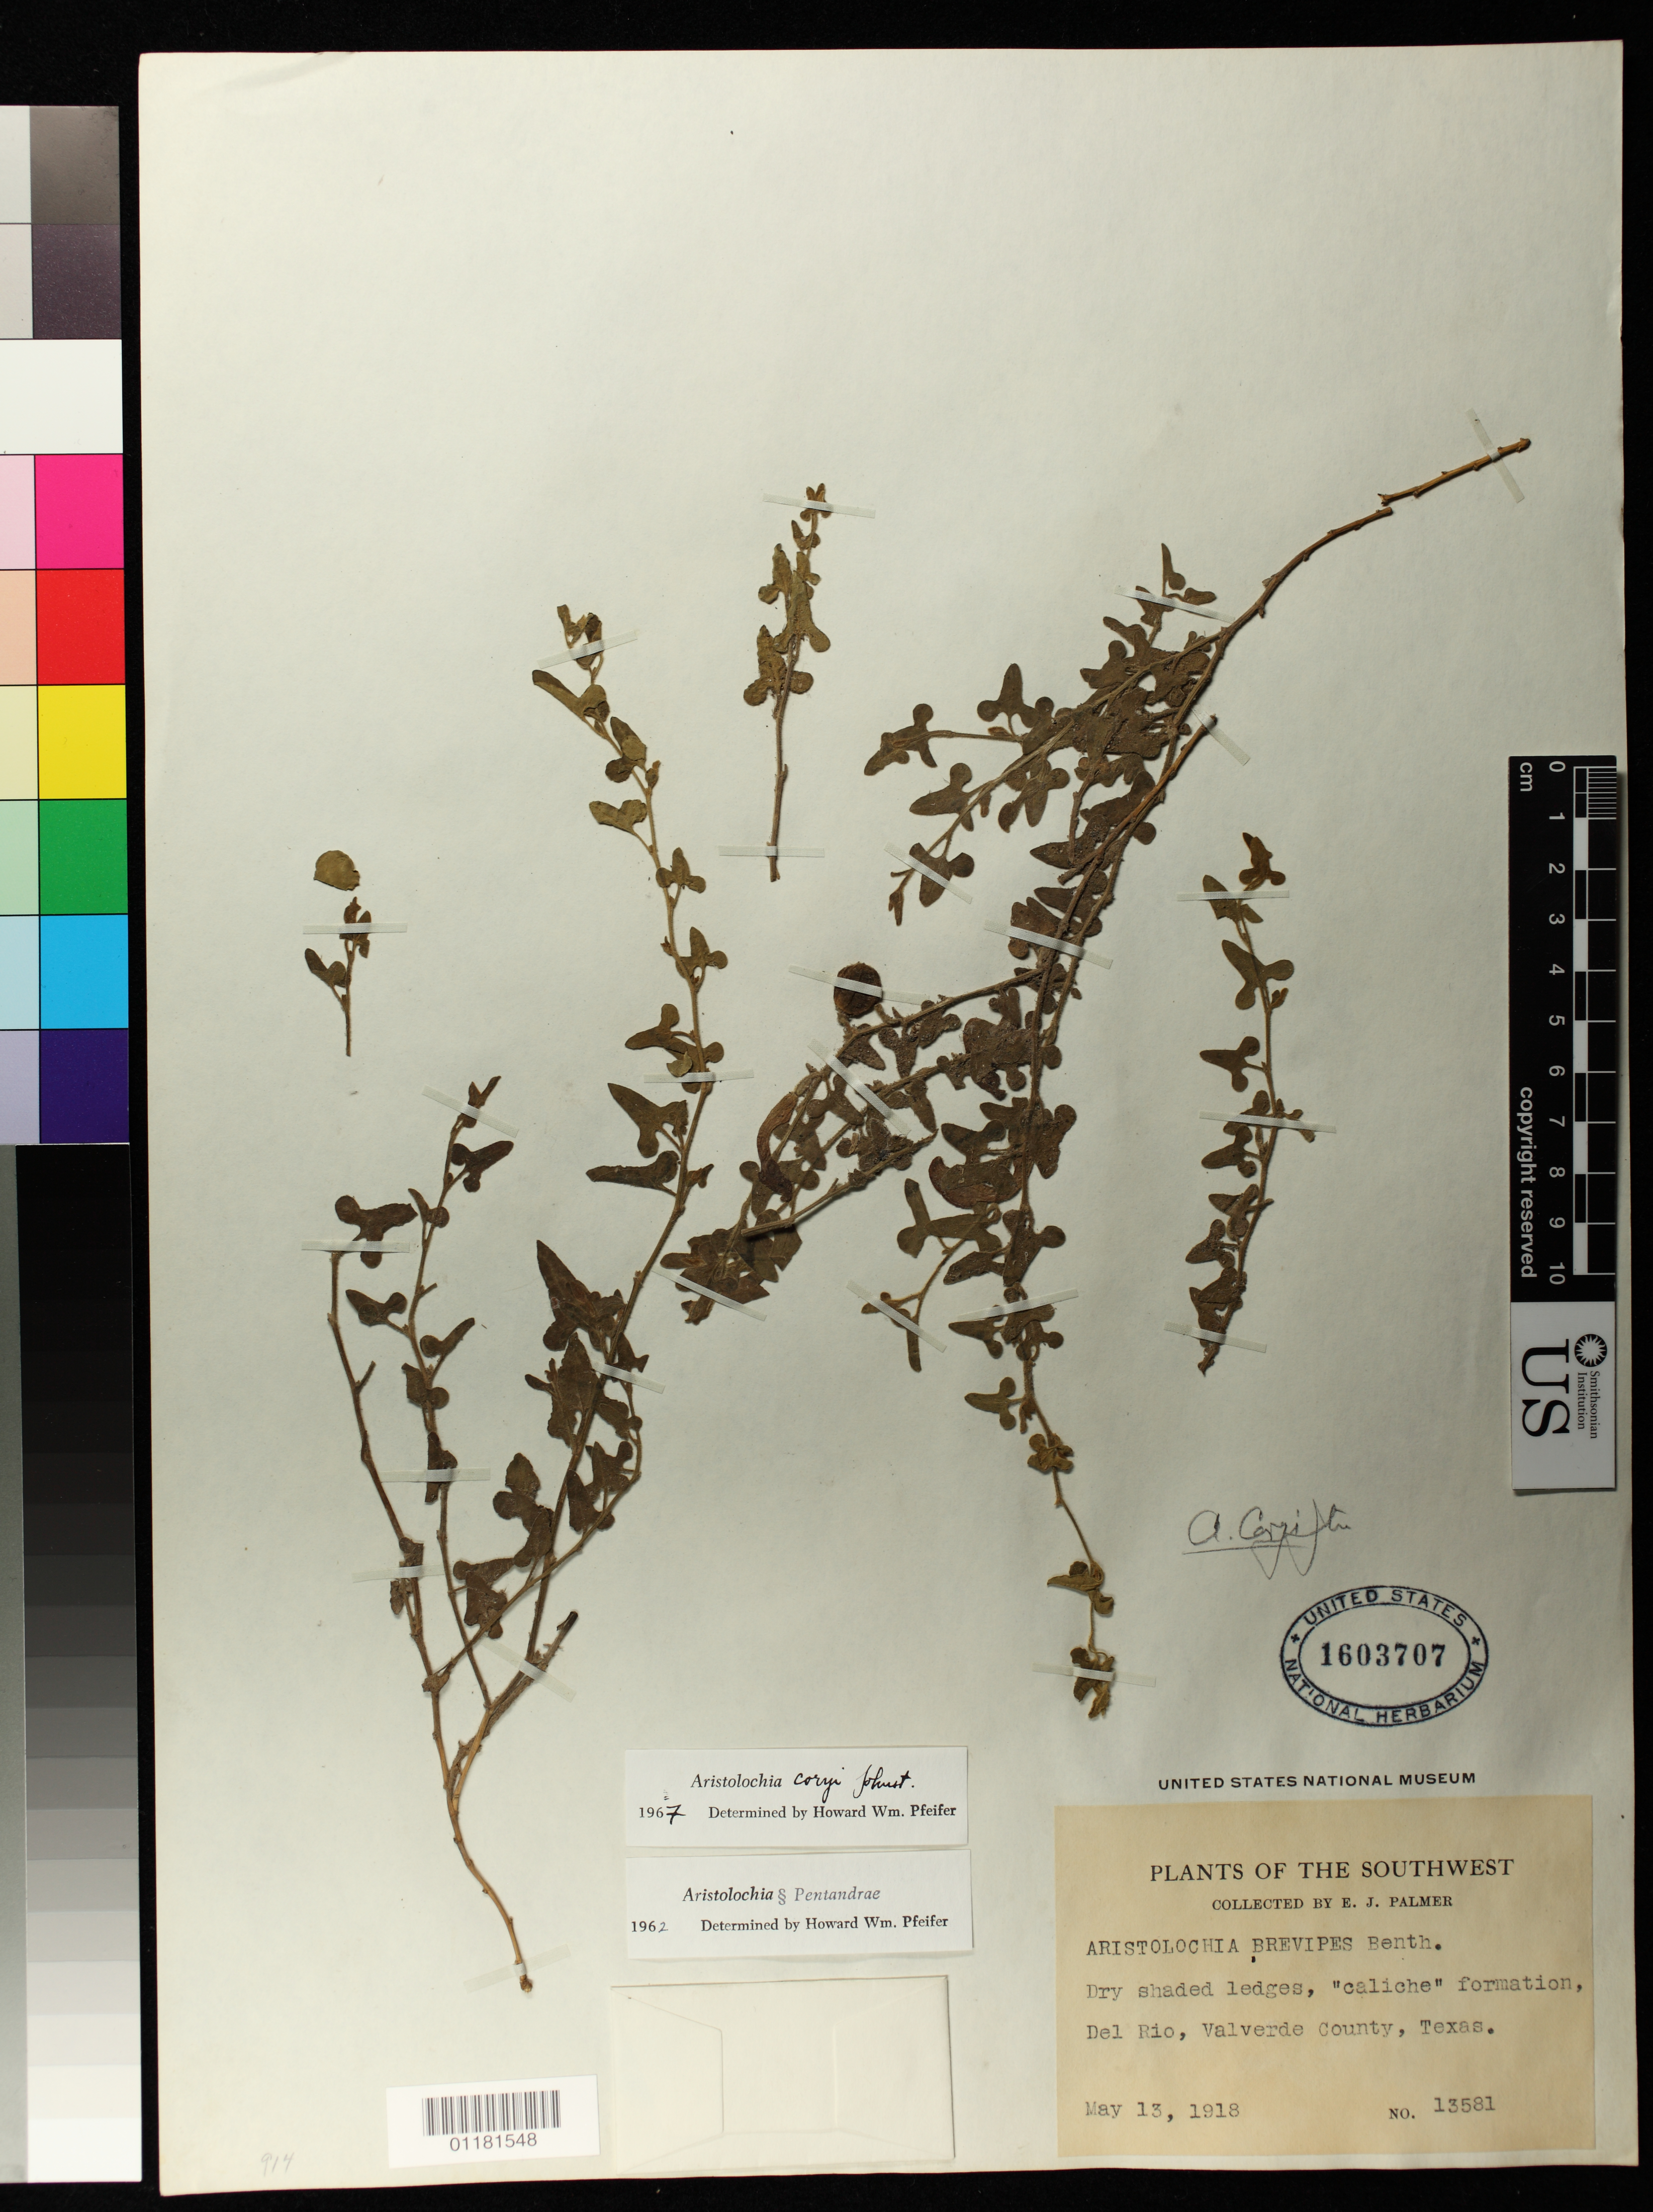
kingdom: Plantae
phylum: Tracheophyta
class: Magnoliopsida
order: Piperales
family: Aristolochiaceae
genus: Aristolochia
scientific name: Aristolochia coryi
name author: I.M. Johnst.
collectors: E. J. Palmer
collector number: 13581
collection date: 1918-05-13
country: United States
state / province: Texas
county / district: Val Verde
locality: Del Rio, Valverde County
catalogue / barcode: US 1603707